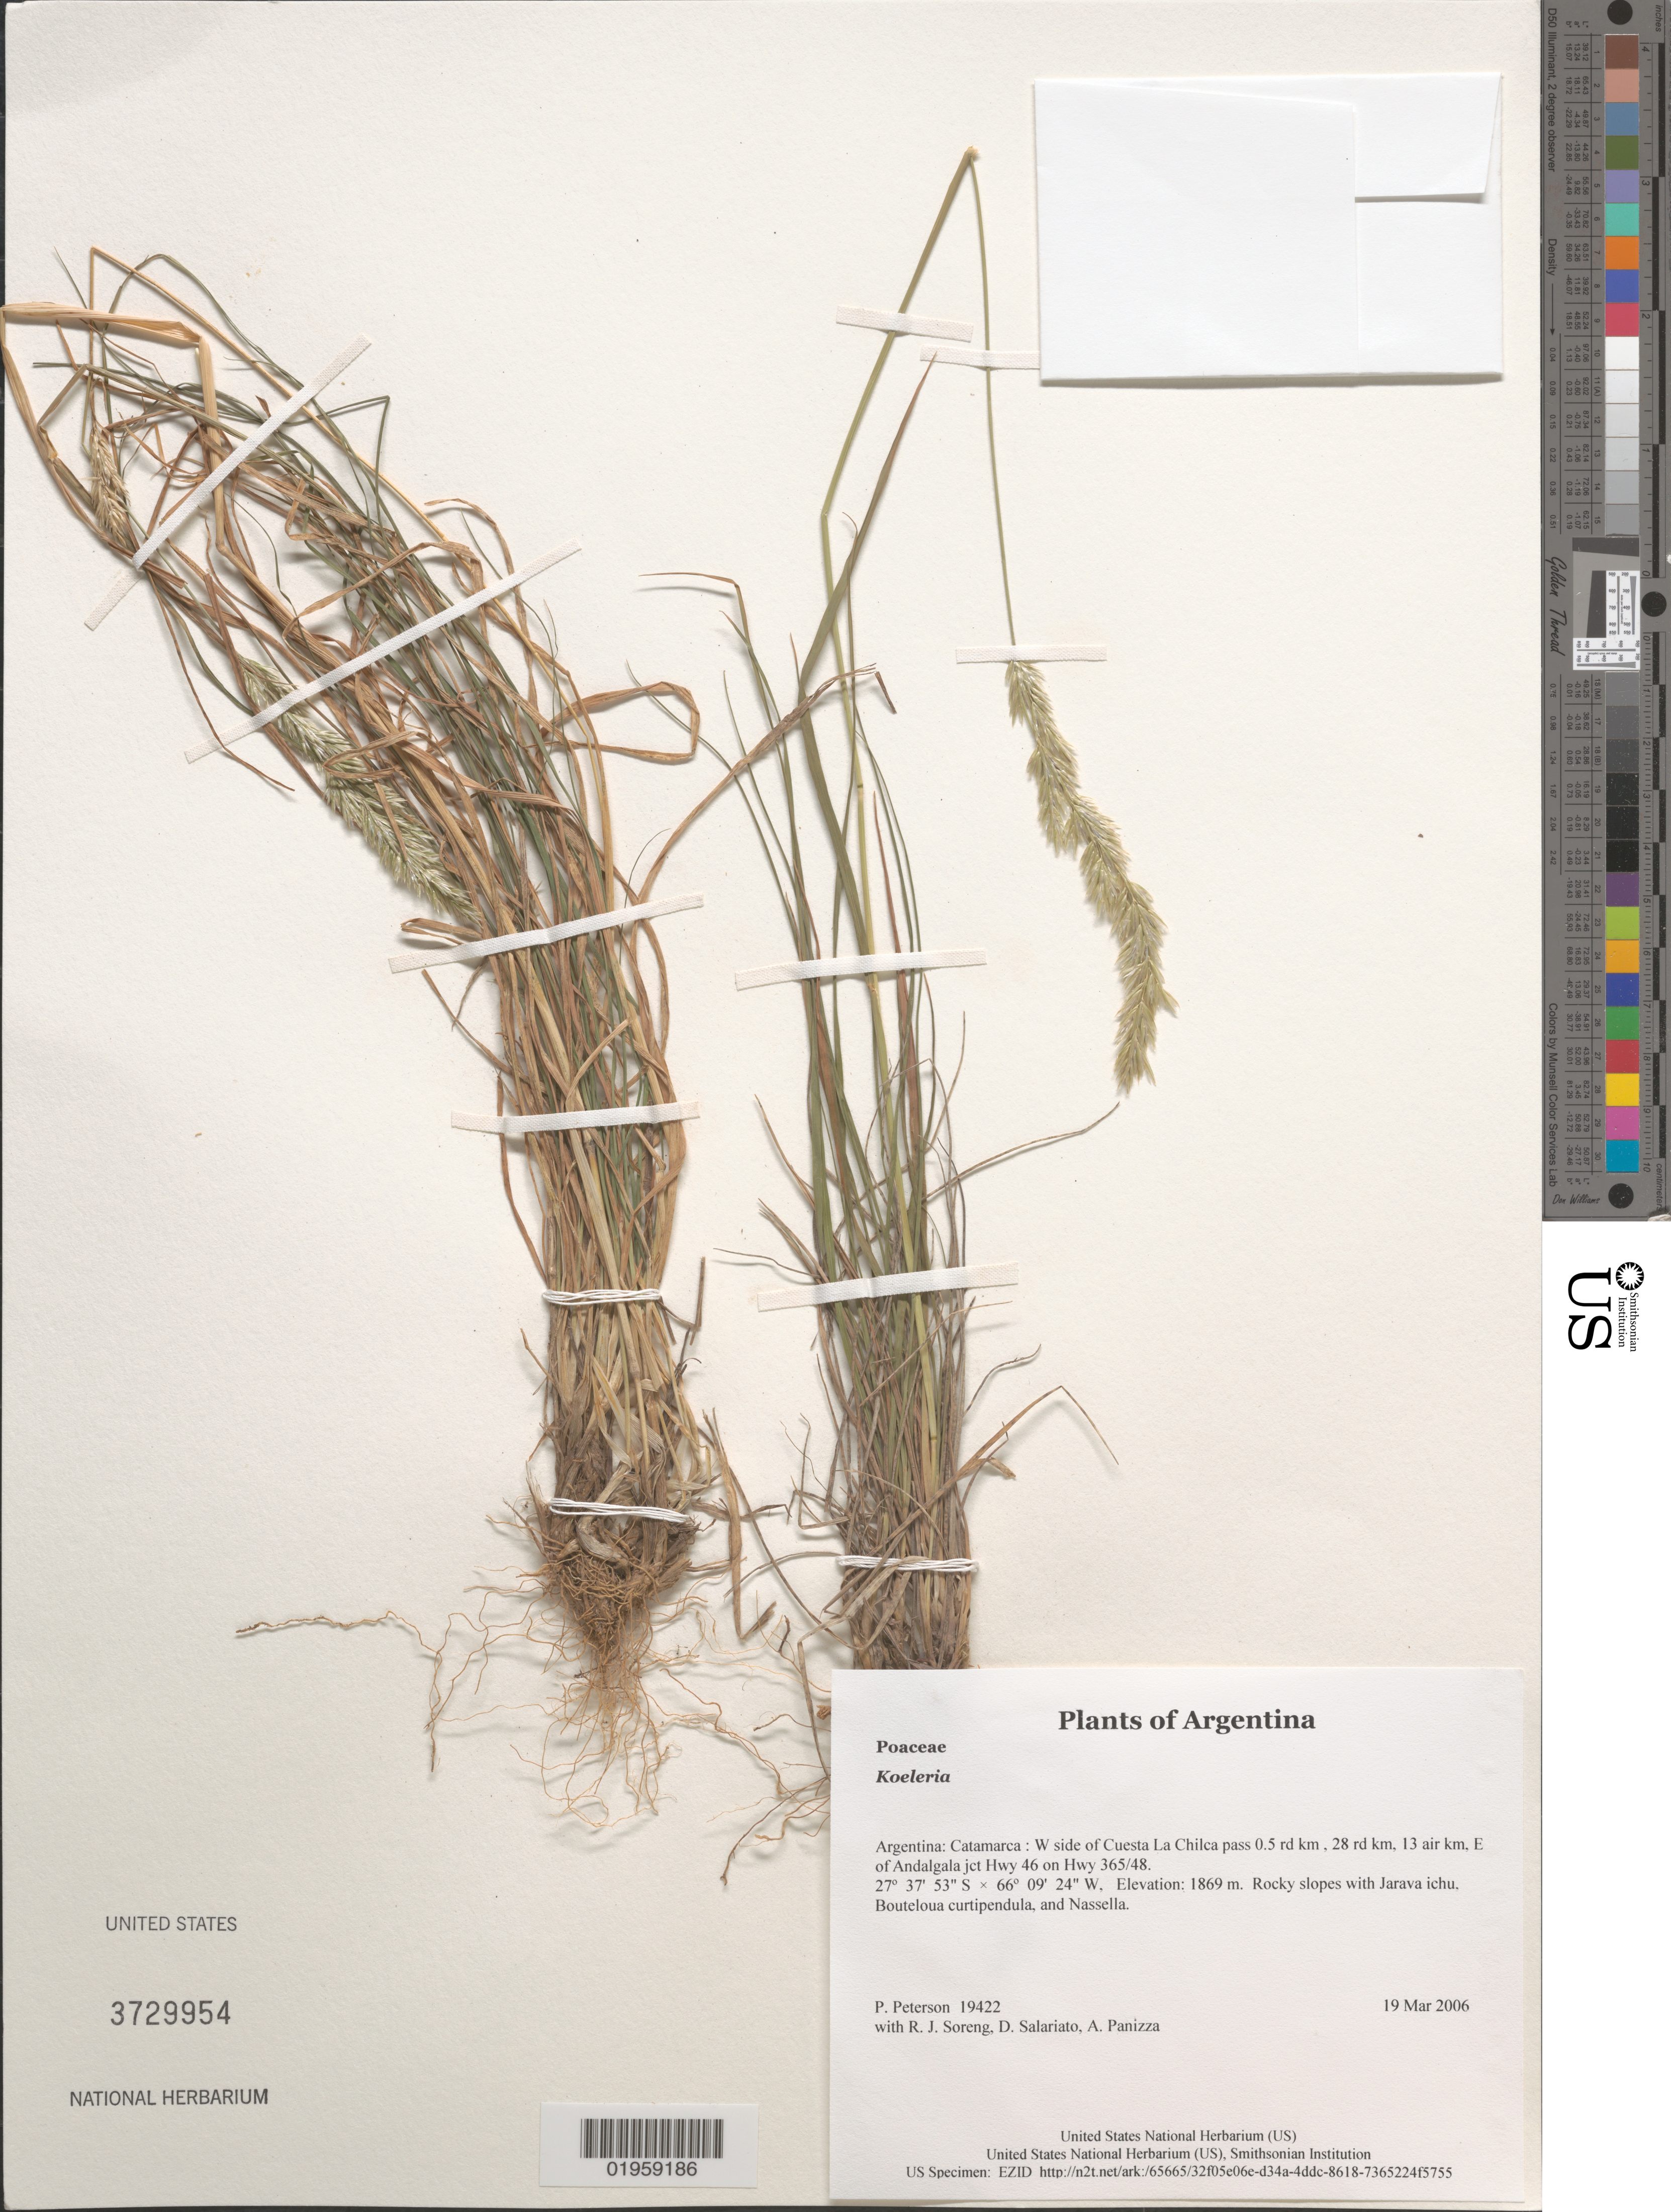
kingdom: Plantae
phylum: Tracheophyta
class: Liliopsida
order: Poales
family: Poaceae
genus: Koeleria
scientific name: Koeleria sp.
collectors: P. M. Peterson, R. J. Soreng, D. Salariato & A. Panizza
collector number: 19422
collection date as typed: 19 Mar 2006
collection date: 2006-03-19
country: Argentina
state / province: Catamarca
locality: W side of Cuesta La Chilca pass 0.5 rd km , 28 rd km, 13 air km, E of Andalgala jct Hwy 46 on Hwy 365/48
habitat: Rocky slopes with Jarava ichu, Bouteloua curtipendula, and Nassella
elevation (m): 1869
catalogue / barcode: US 3729954